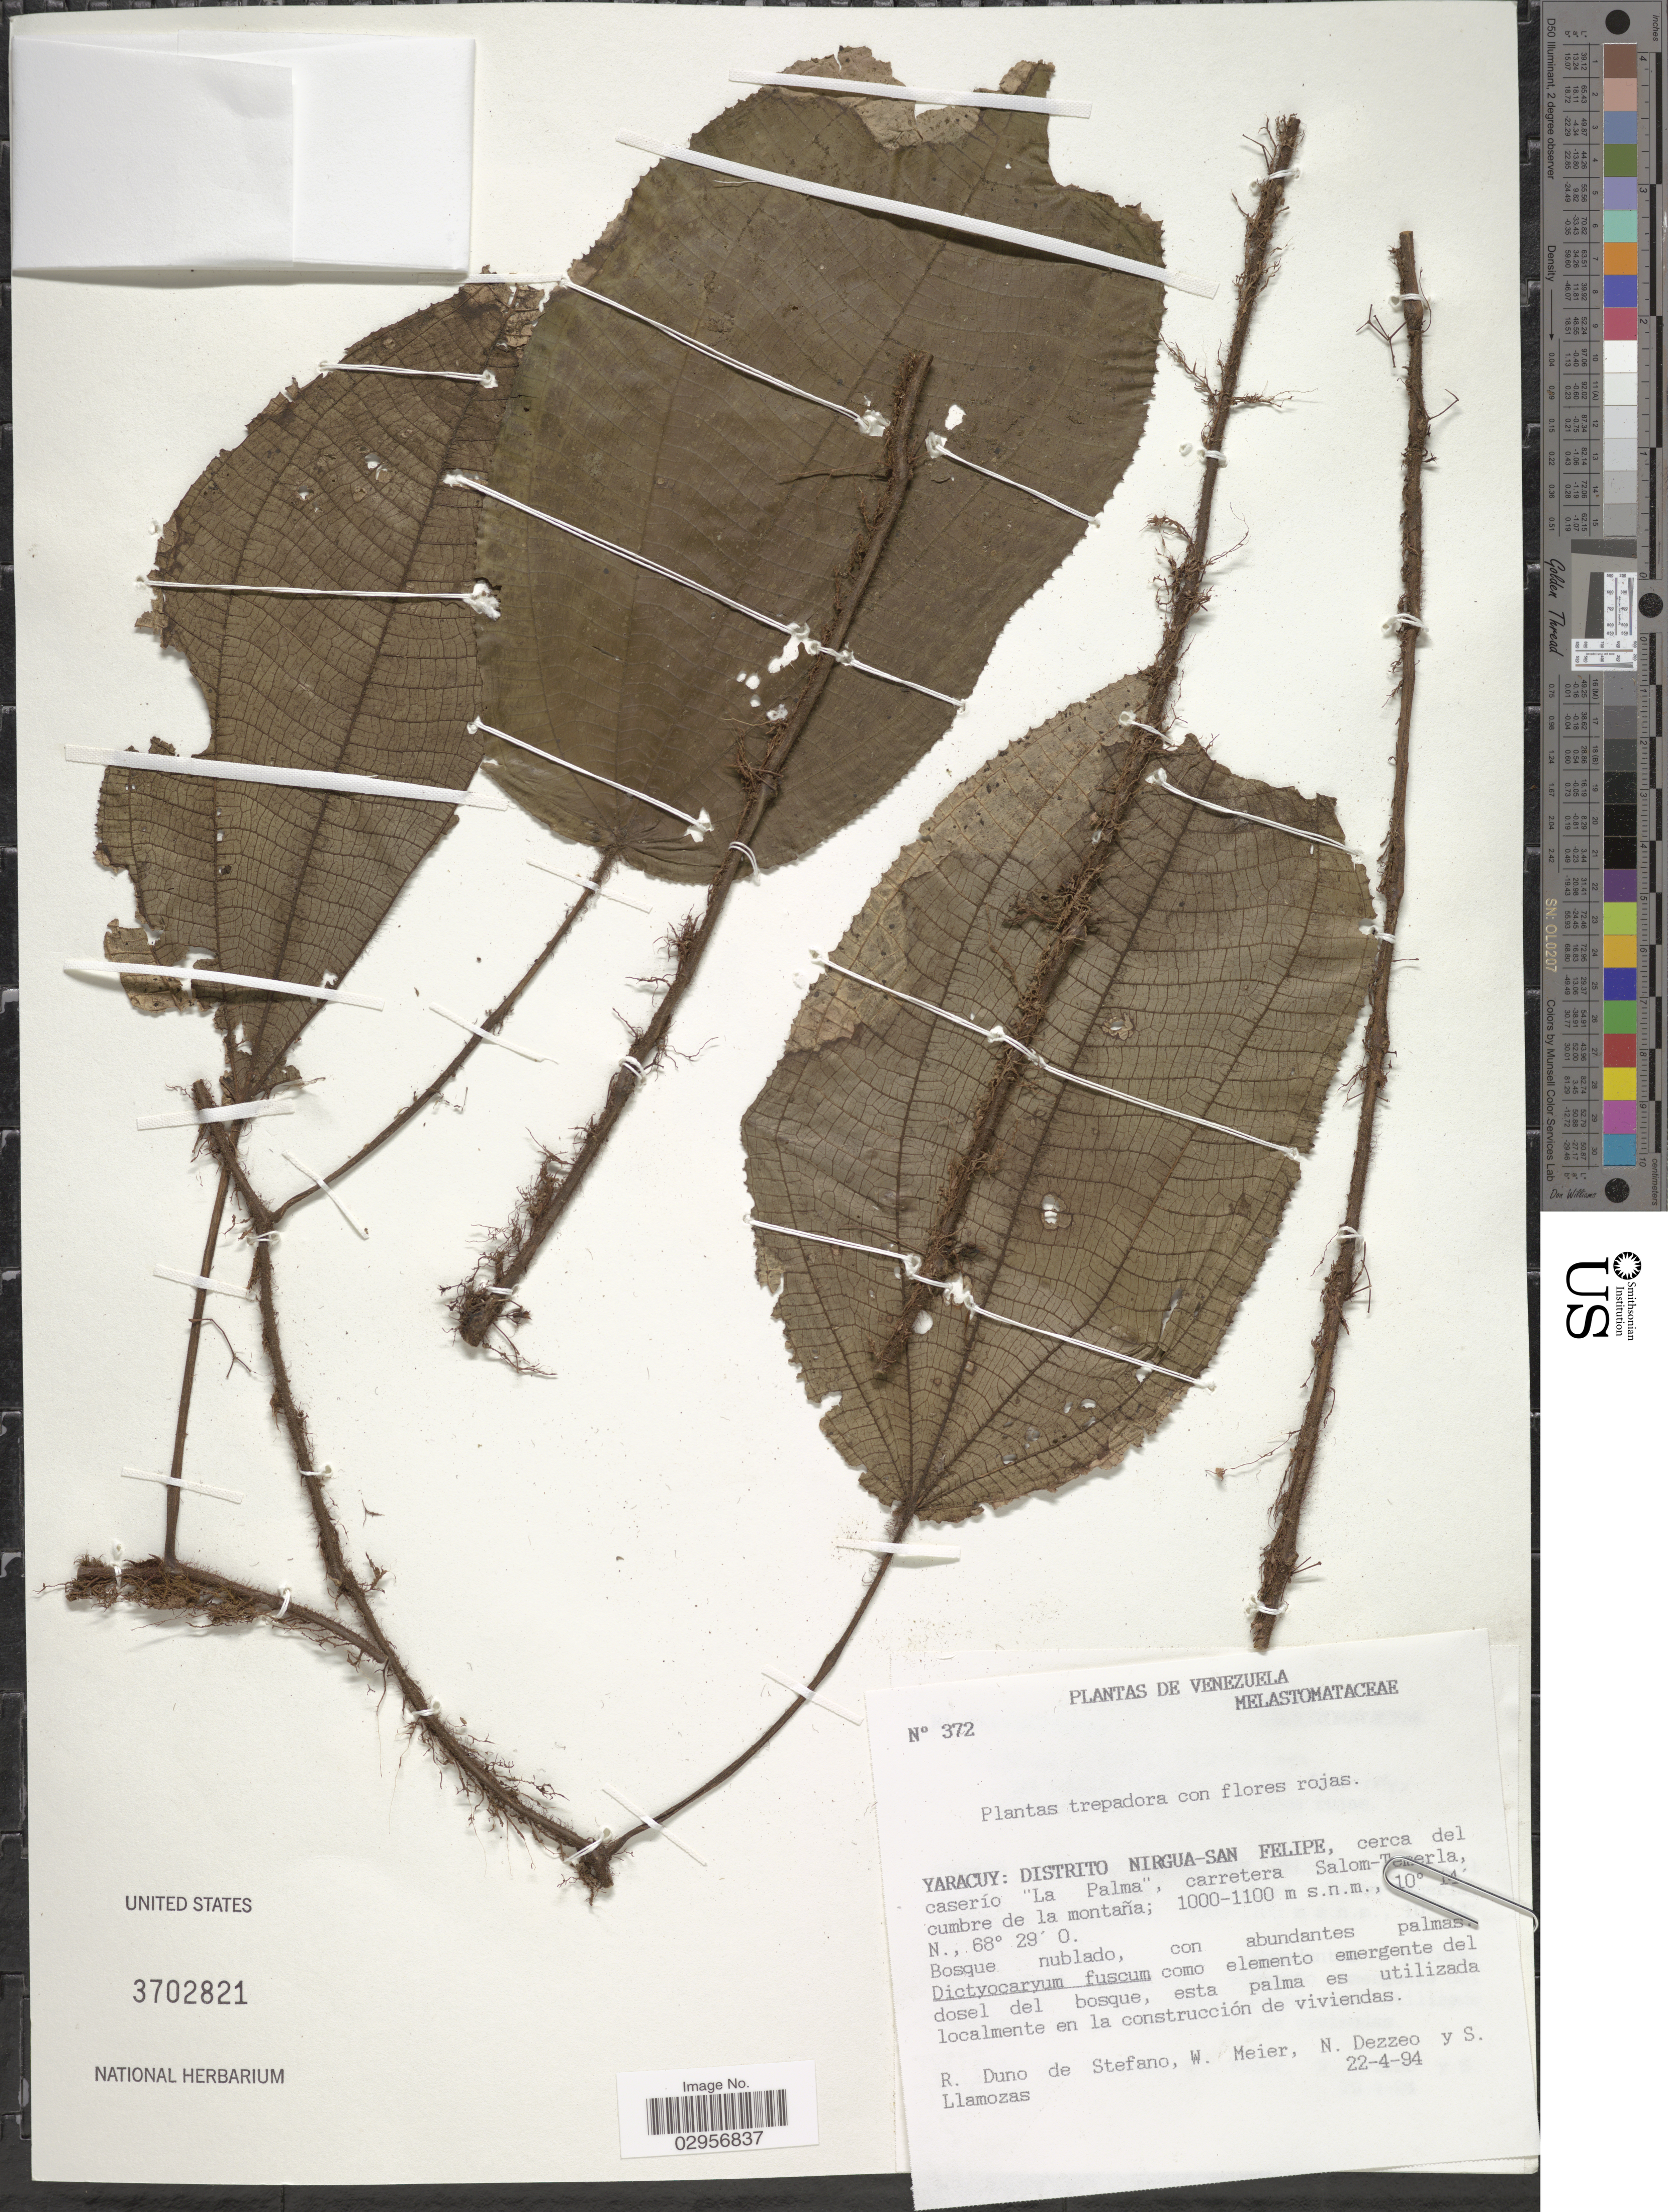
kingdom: Plantae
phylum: Tracheophyta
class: Magnoliopsida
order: Myrtales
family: Melastomataceae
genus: Clidemia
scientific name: Clidemia epiphytica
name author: (Triana) Cogn.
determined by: Michelangeli, F. A.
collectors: R. Duno de Stefano, W. Meier, N. Dezzeo & S. Llamozas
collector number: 372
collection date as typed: Transcribed d/m/y: 22/4/94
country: Venezuela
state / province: Yaracuy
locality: Distrito Nirgua-San Felipe, cerca del caserío "La Palma", carretera Salom-Temerla, cumbre de la montaña.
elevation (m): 1000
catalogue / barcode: US 3702821